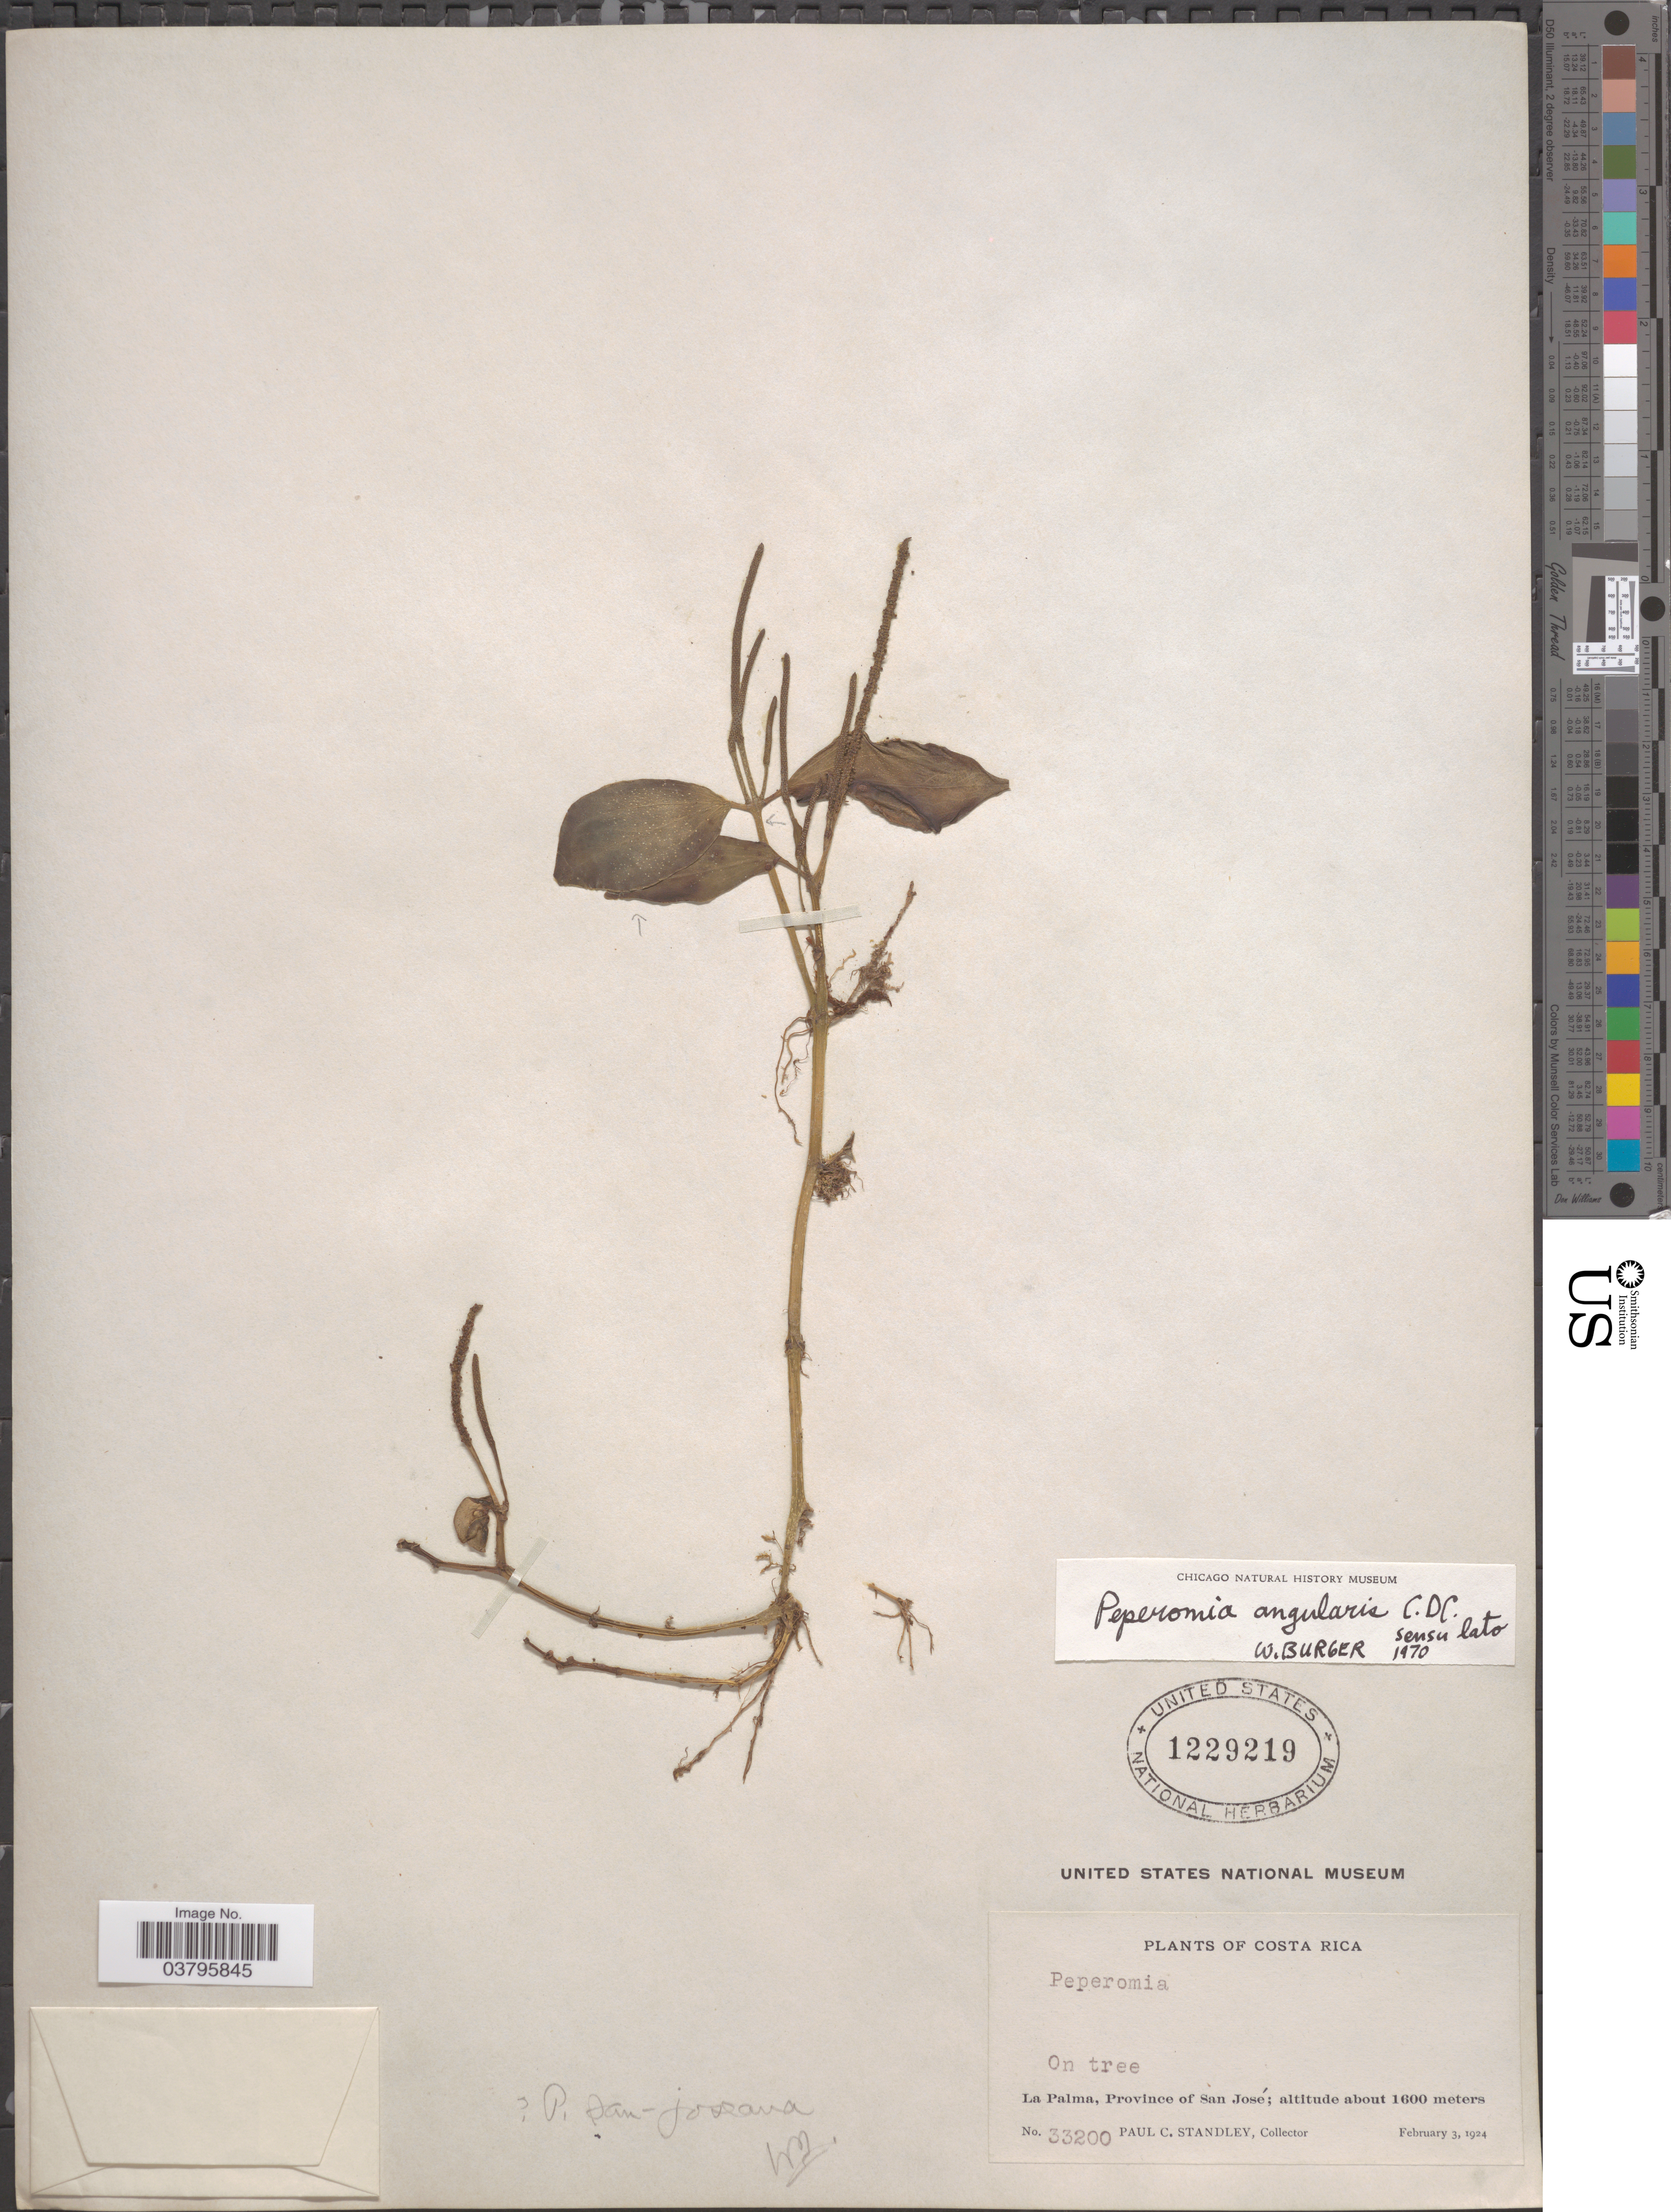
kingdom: Plantae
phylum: Tracheophyta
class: Magnoliopsida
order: Piperales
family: Piperaceae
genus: Peperomia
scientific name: Peperomia san-joseana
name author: C. DC.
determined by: Jiménez, José Estaban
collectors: P. C. Standley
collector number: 33200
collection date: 1924-02-03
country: Costa Rica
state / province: San José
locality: La Palma.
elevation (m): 1600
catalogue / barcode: US 1229219